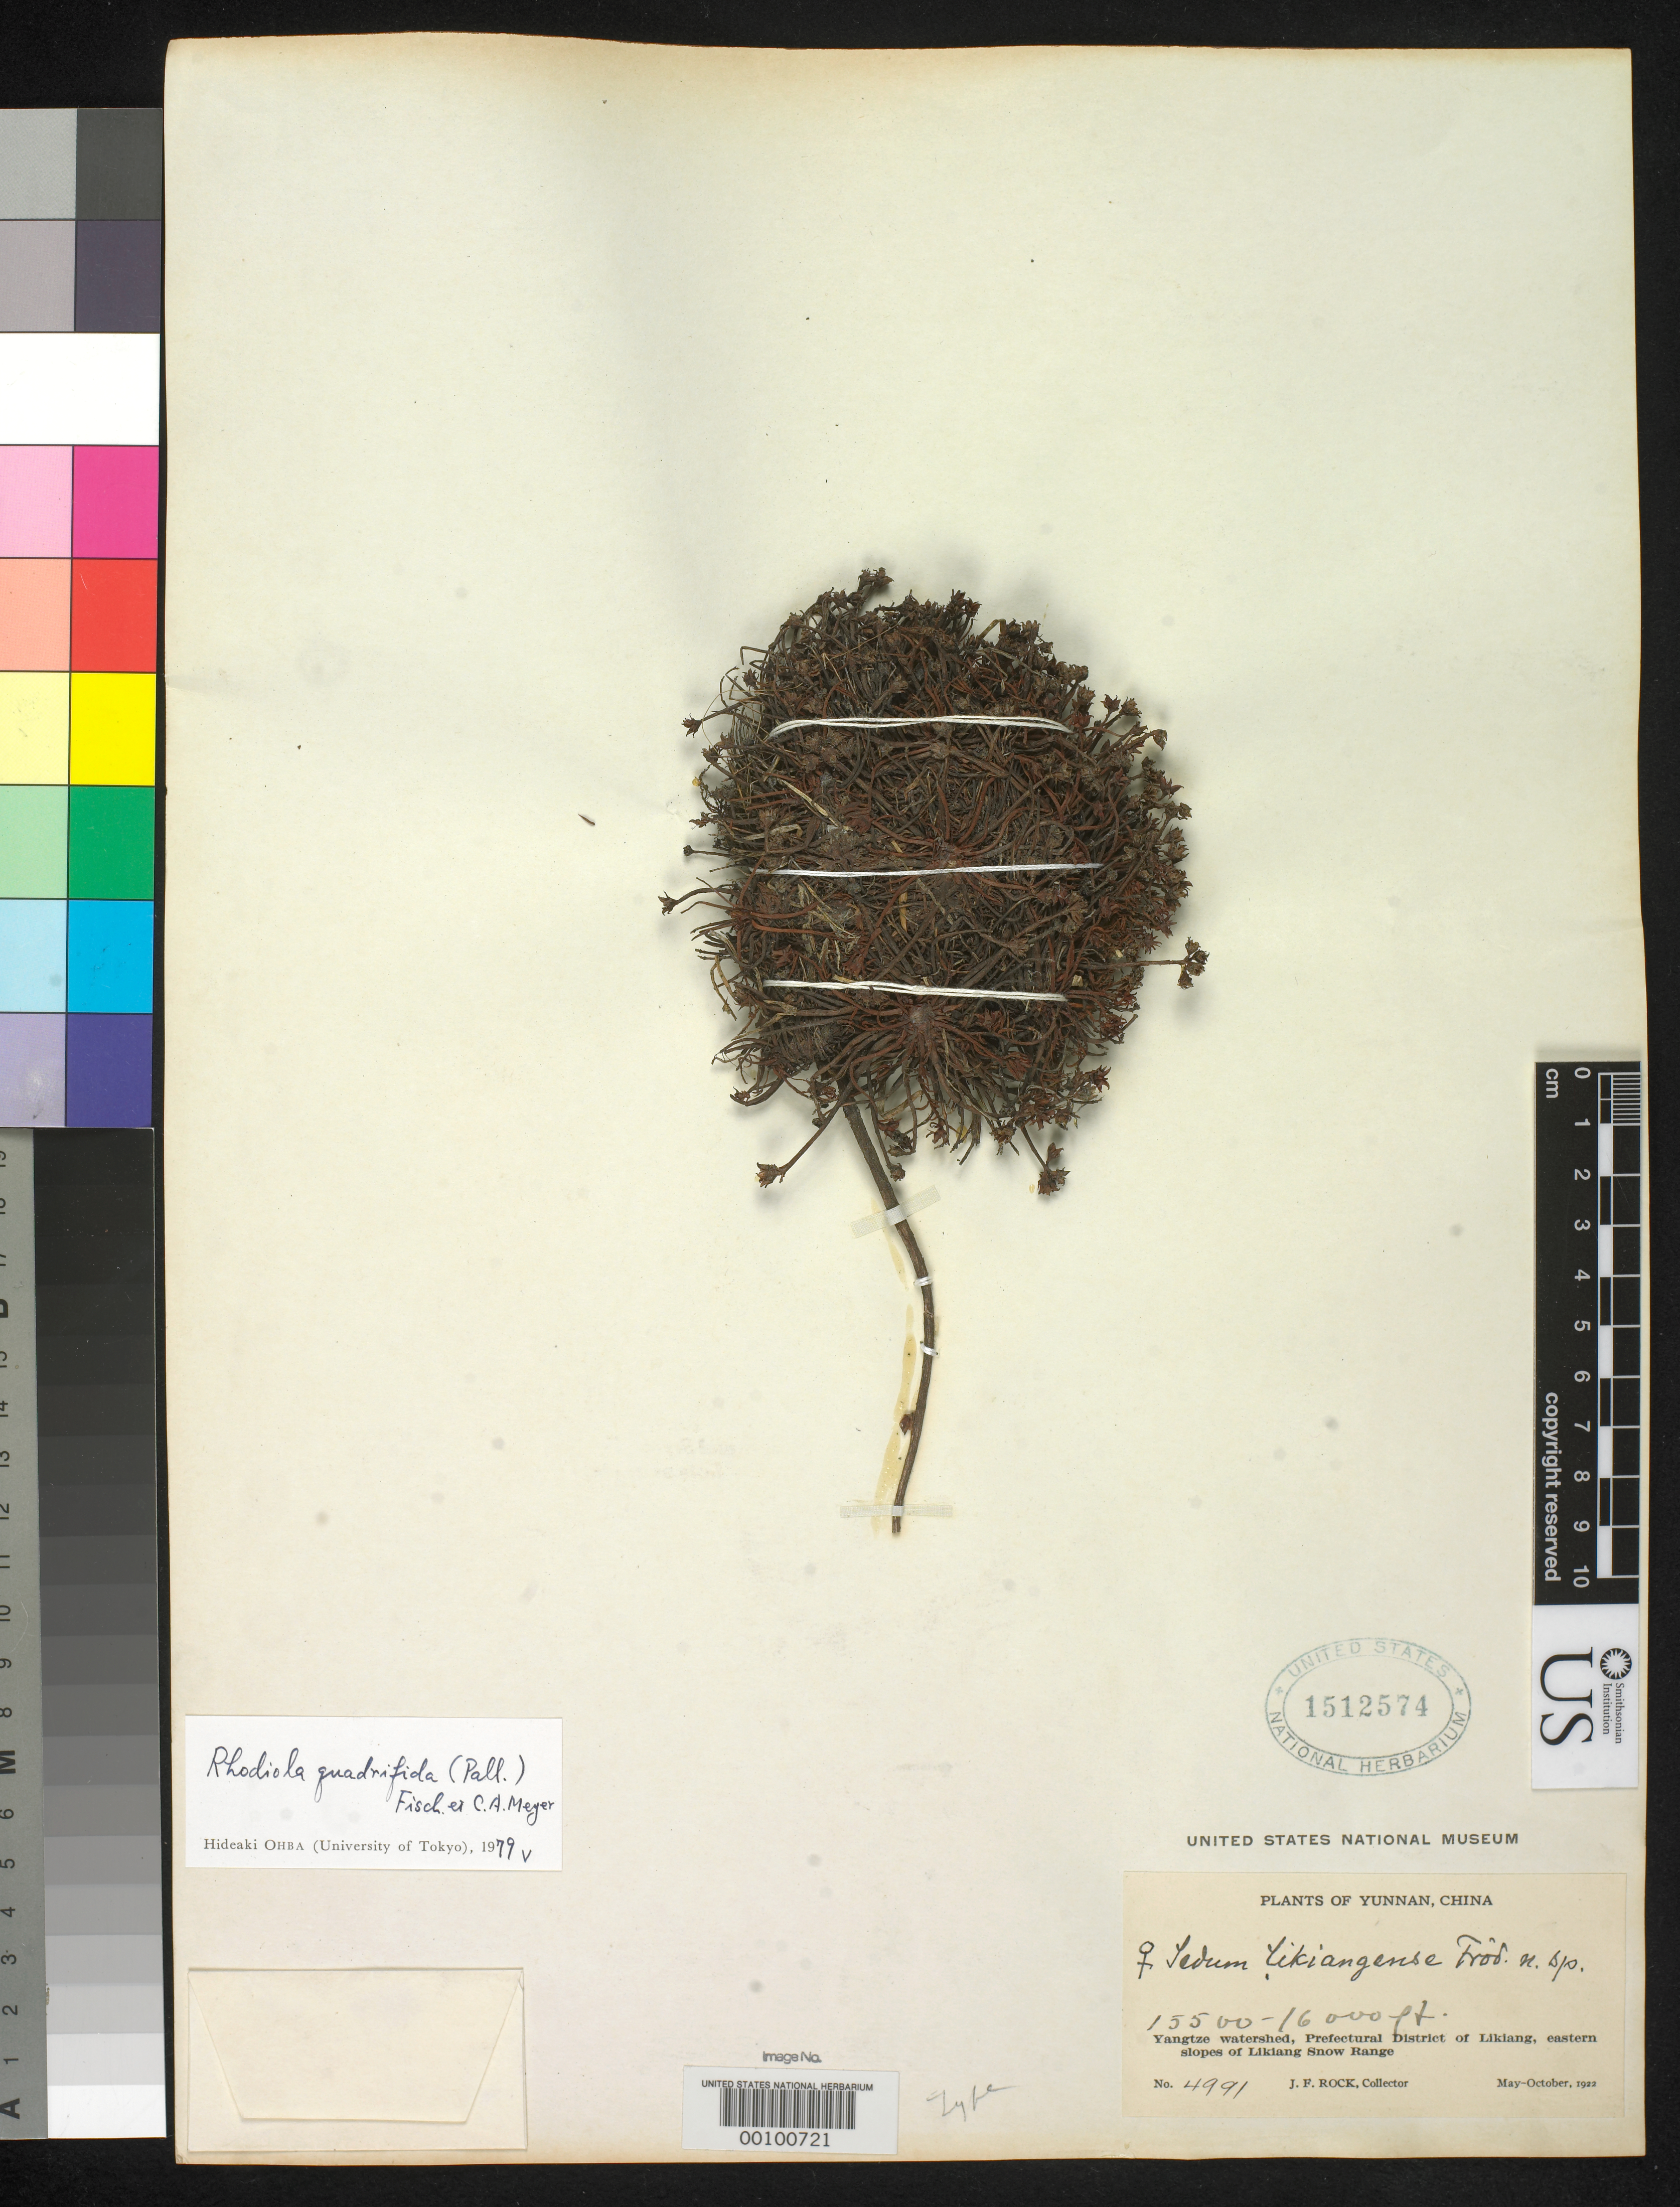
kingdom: Plantae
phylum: Tracheophyta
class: Magnoliopsida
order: Saxifragales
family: Crassulaceae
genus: Sedum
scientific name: Sedum likiangense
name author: Fröd.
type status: Holotype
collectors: J. F. Rock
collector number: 4991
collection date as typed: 1922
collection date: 1922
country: China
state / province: Yunnan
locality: Likiang.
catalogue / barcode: US 1512574